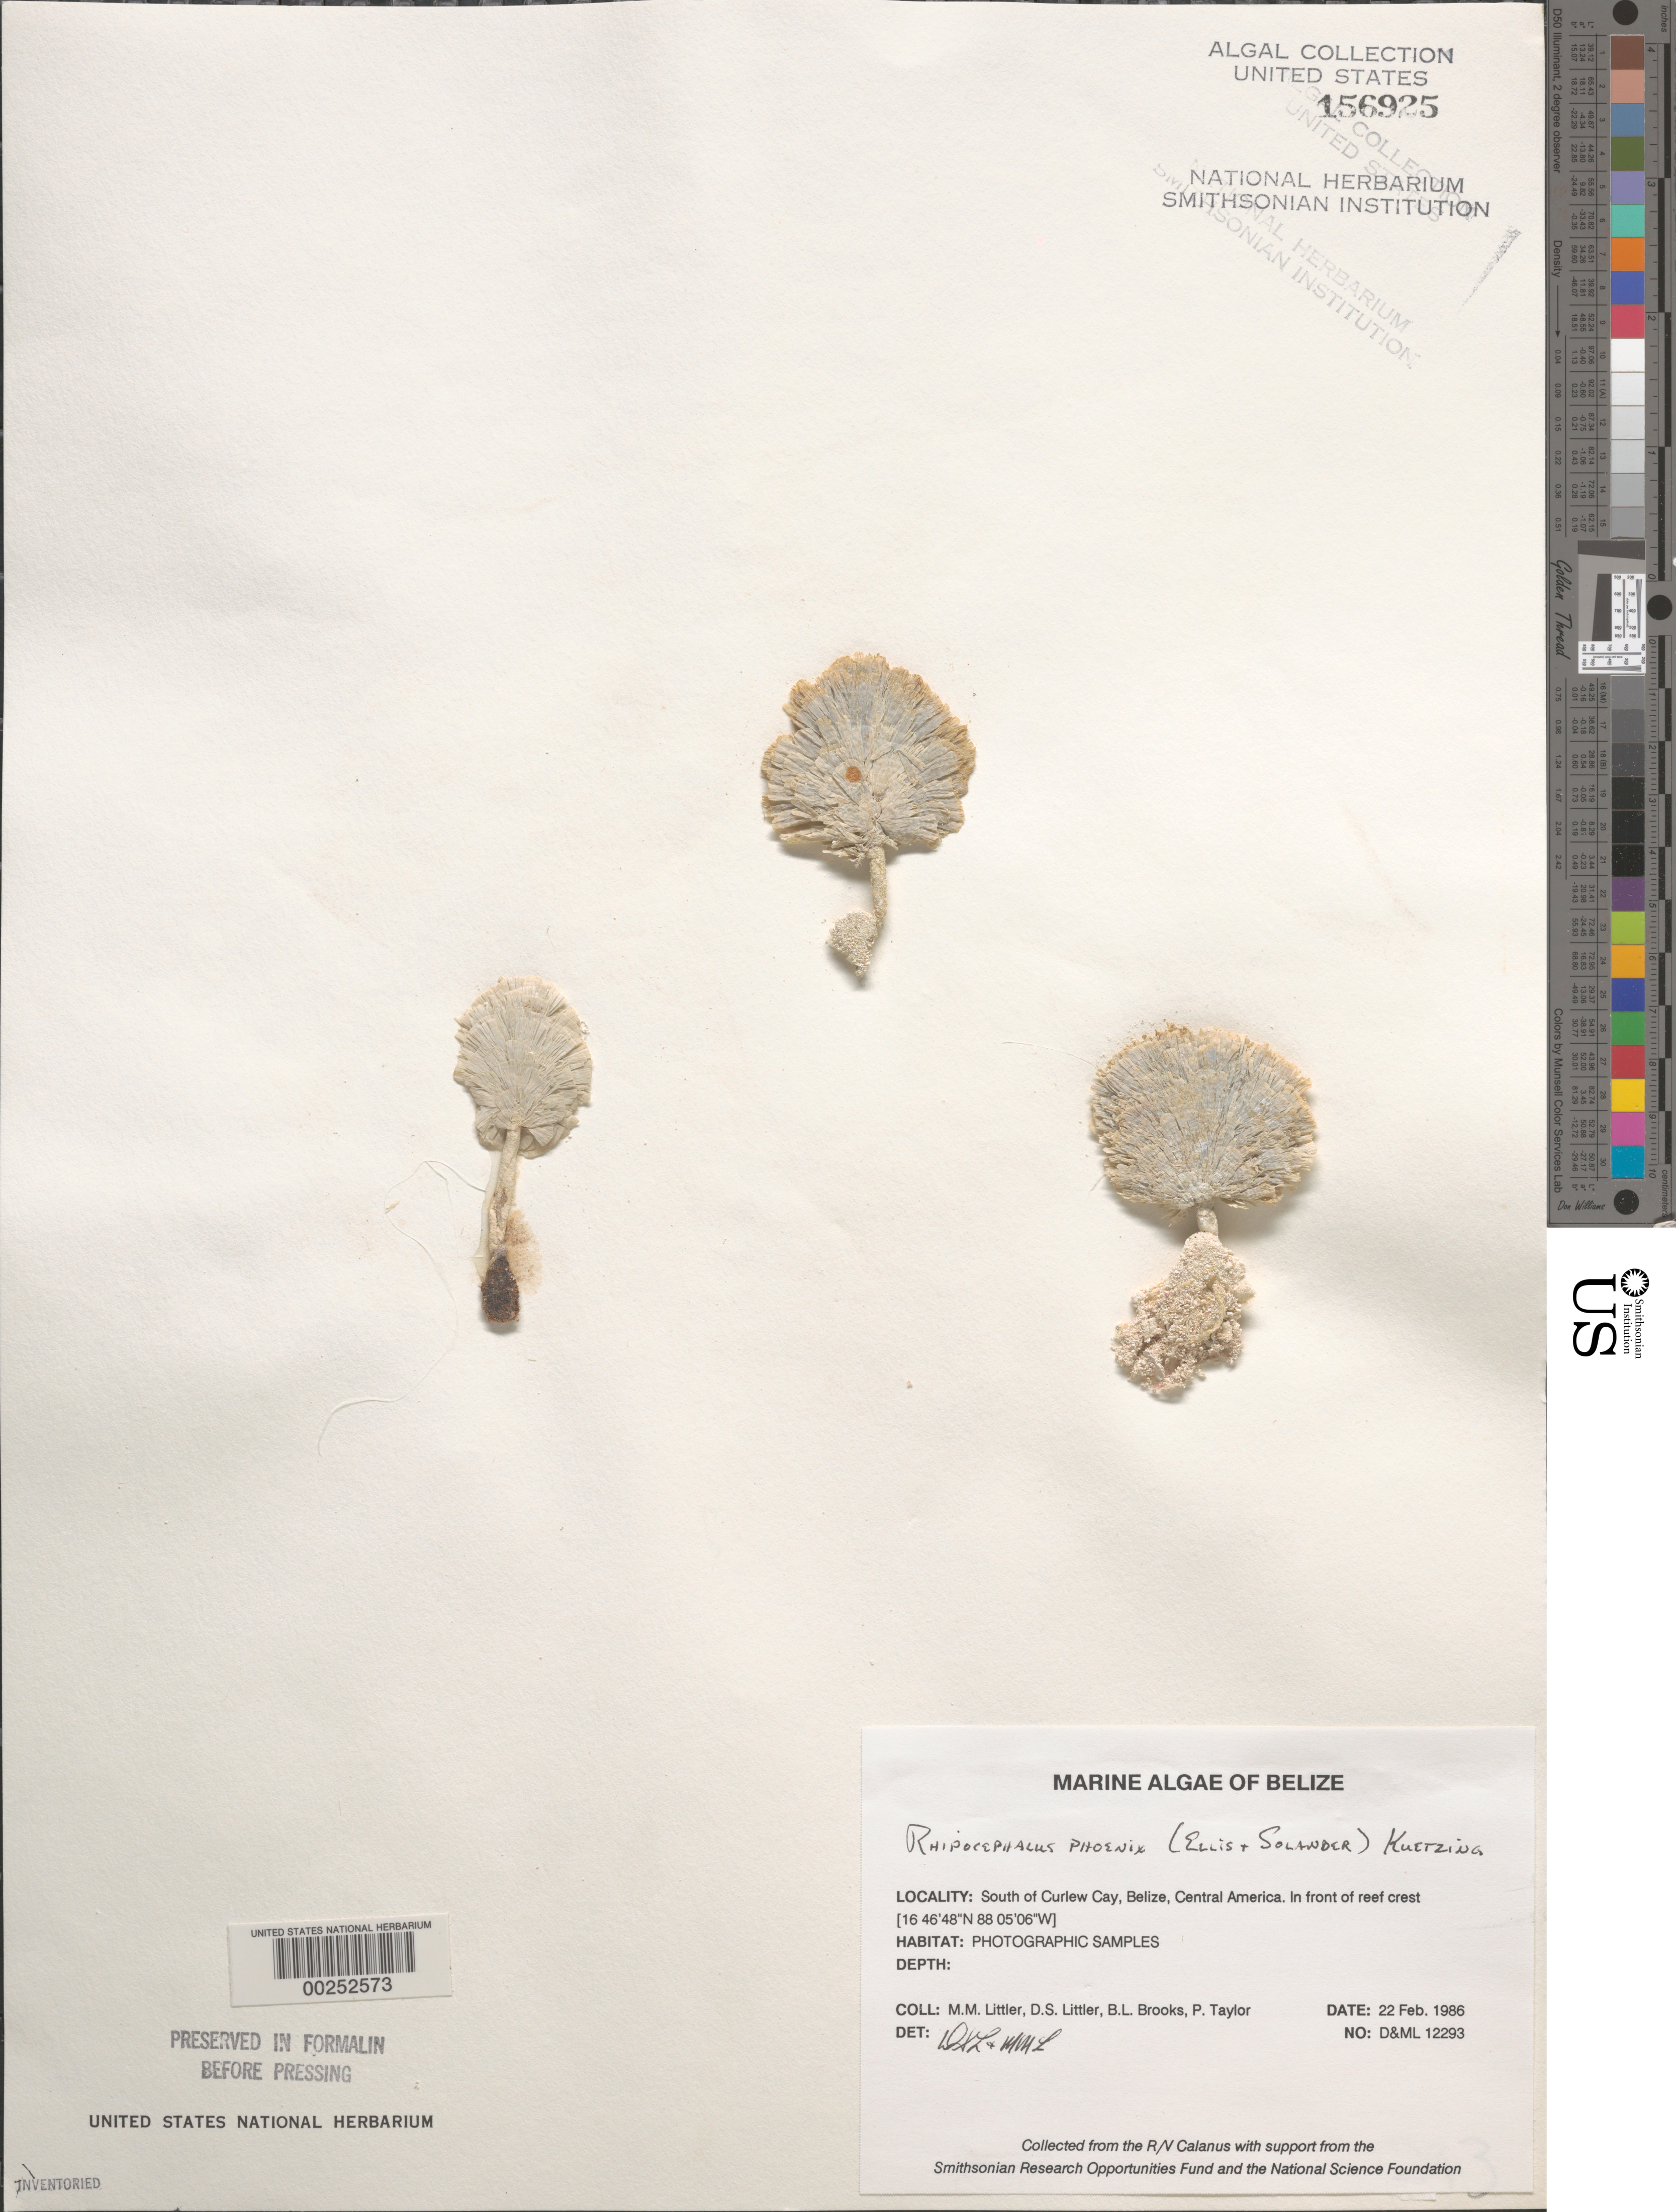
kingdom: Plantae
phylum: Chlorophyta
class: Ulvophyceae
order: Bryopsidales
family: Udoteaceae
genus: Rhipocephalus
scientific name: Rhipocephalus phoenix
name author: (J. Ellis & Sol.) Kütz.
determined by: Littler, D. S.; Littler, M. M.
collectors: M. M. Littler, D. S. Littler, B. Brooks & P. R. Taylor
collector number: D&ML 12293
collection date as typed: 22 Feb 1986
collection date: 1986-02-22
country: Belize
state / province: Stann Creek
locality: South of Curlew Cay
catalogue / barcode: US 156925